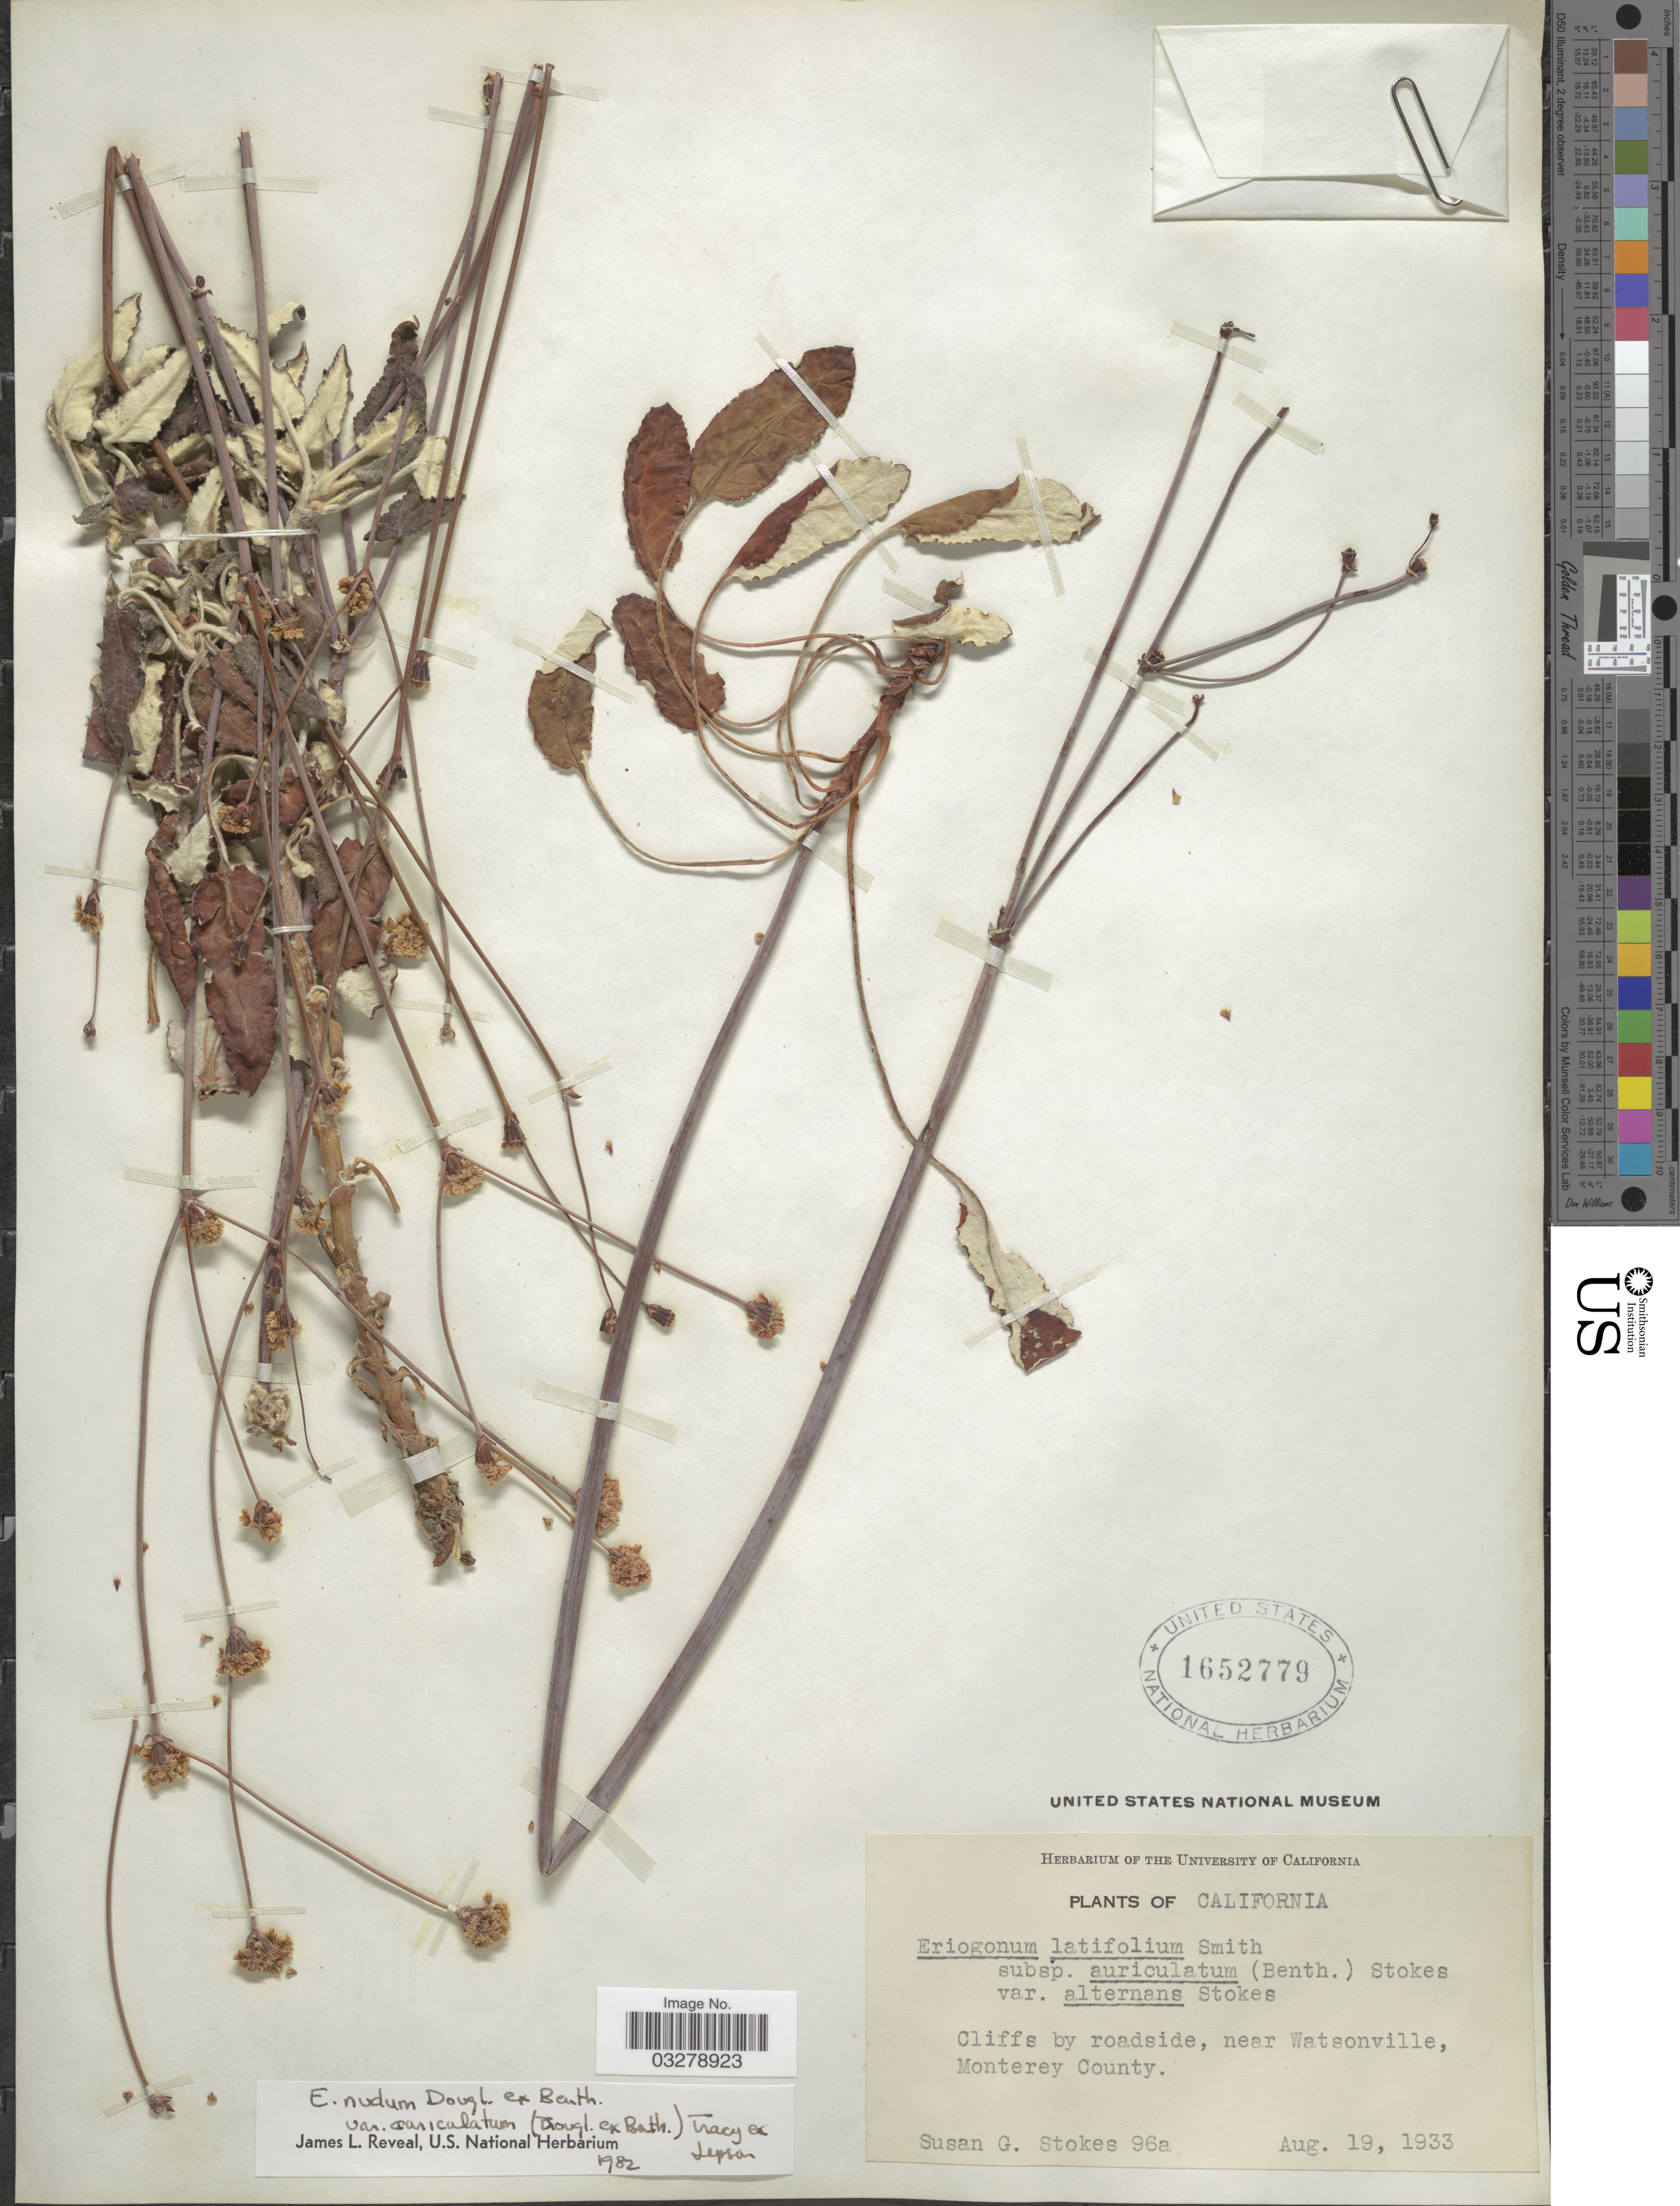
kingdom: Plantae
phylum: Tracheophyta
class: Magnoliopsida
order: Caryophyllales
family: Polygonaceae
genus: Eriogonum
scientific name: Eriogonum nudum var. auriculatum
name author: (Benth.) Tracy ex Jeps.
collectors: S. G. Stokes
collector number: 96a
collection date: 1933-08-19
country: United States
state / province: California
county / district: Monterey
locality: Cliffs by roadside, near Watsonville, Monterey County.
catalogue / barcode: US 1652779